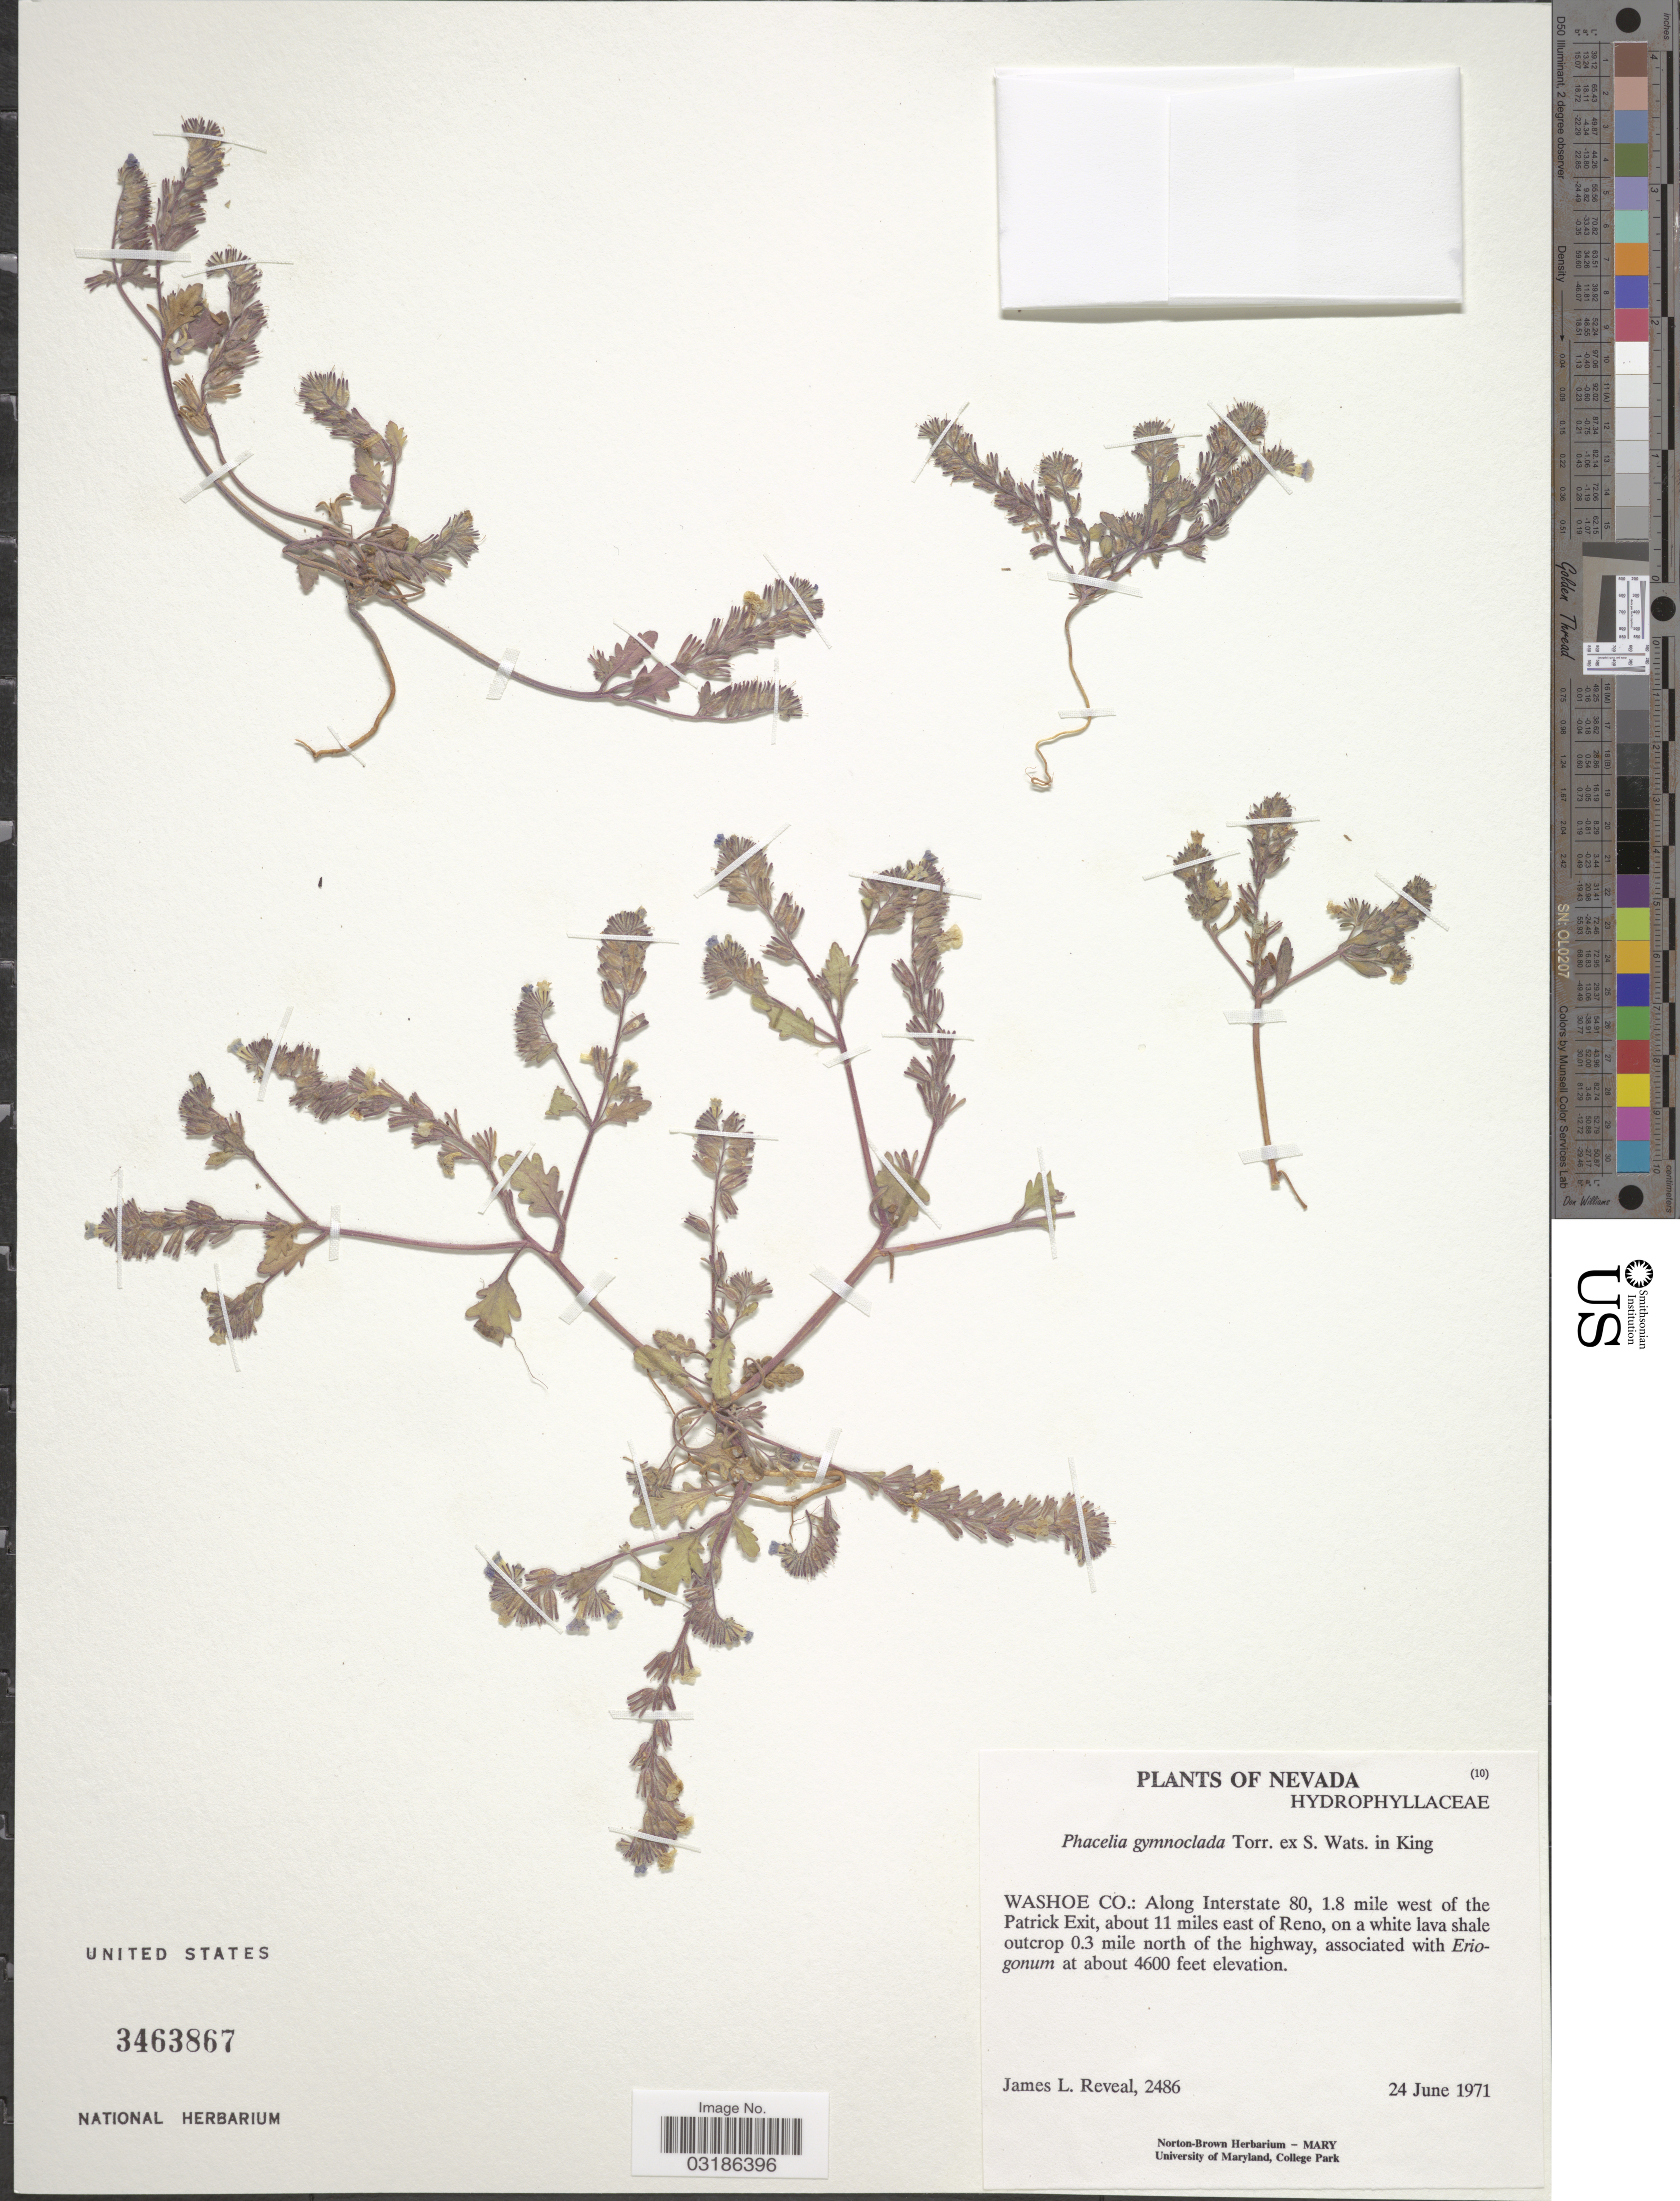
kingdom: Plantae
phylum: Tracheophyta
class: Magnoliopsida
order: Boraginales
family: Hydrophyllaceae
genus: Phacelia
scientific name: Phacelia gymnoclada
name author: Torr. in C. King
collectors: J. L. Reveal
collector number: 2486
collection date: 1971-06-24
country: United States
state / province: Nevada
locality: Washoe Co.: Along Interstate 80, 1.8 mile west of the Patrick Exit, about 11 miles east of Reno, on a white lava shale outcrop 0.3 mile north of the highway.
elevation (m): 1402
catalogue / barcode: US 3463867